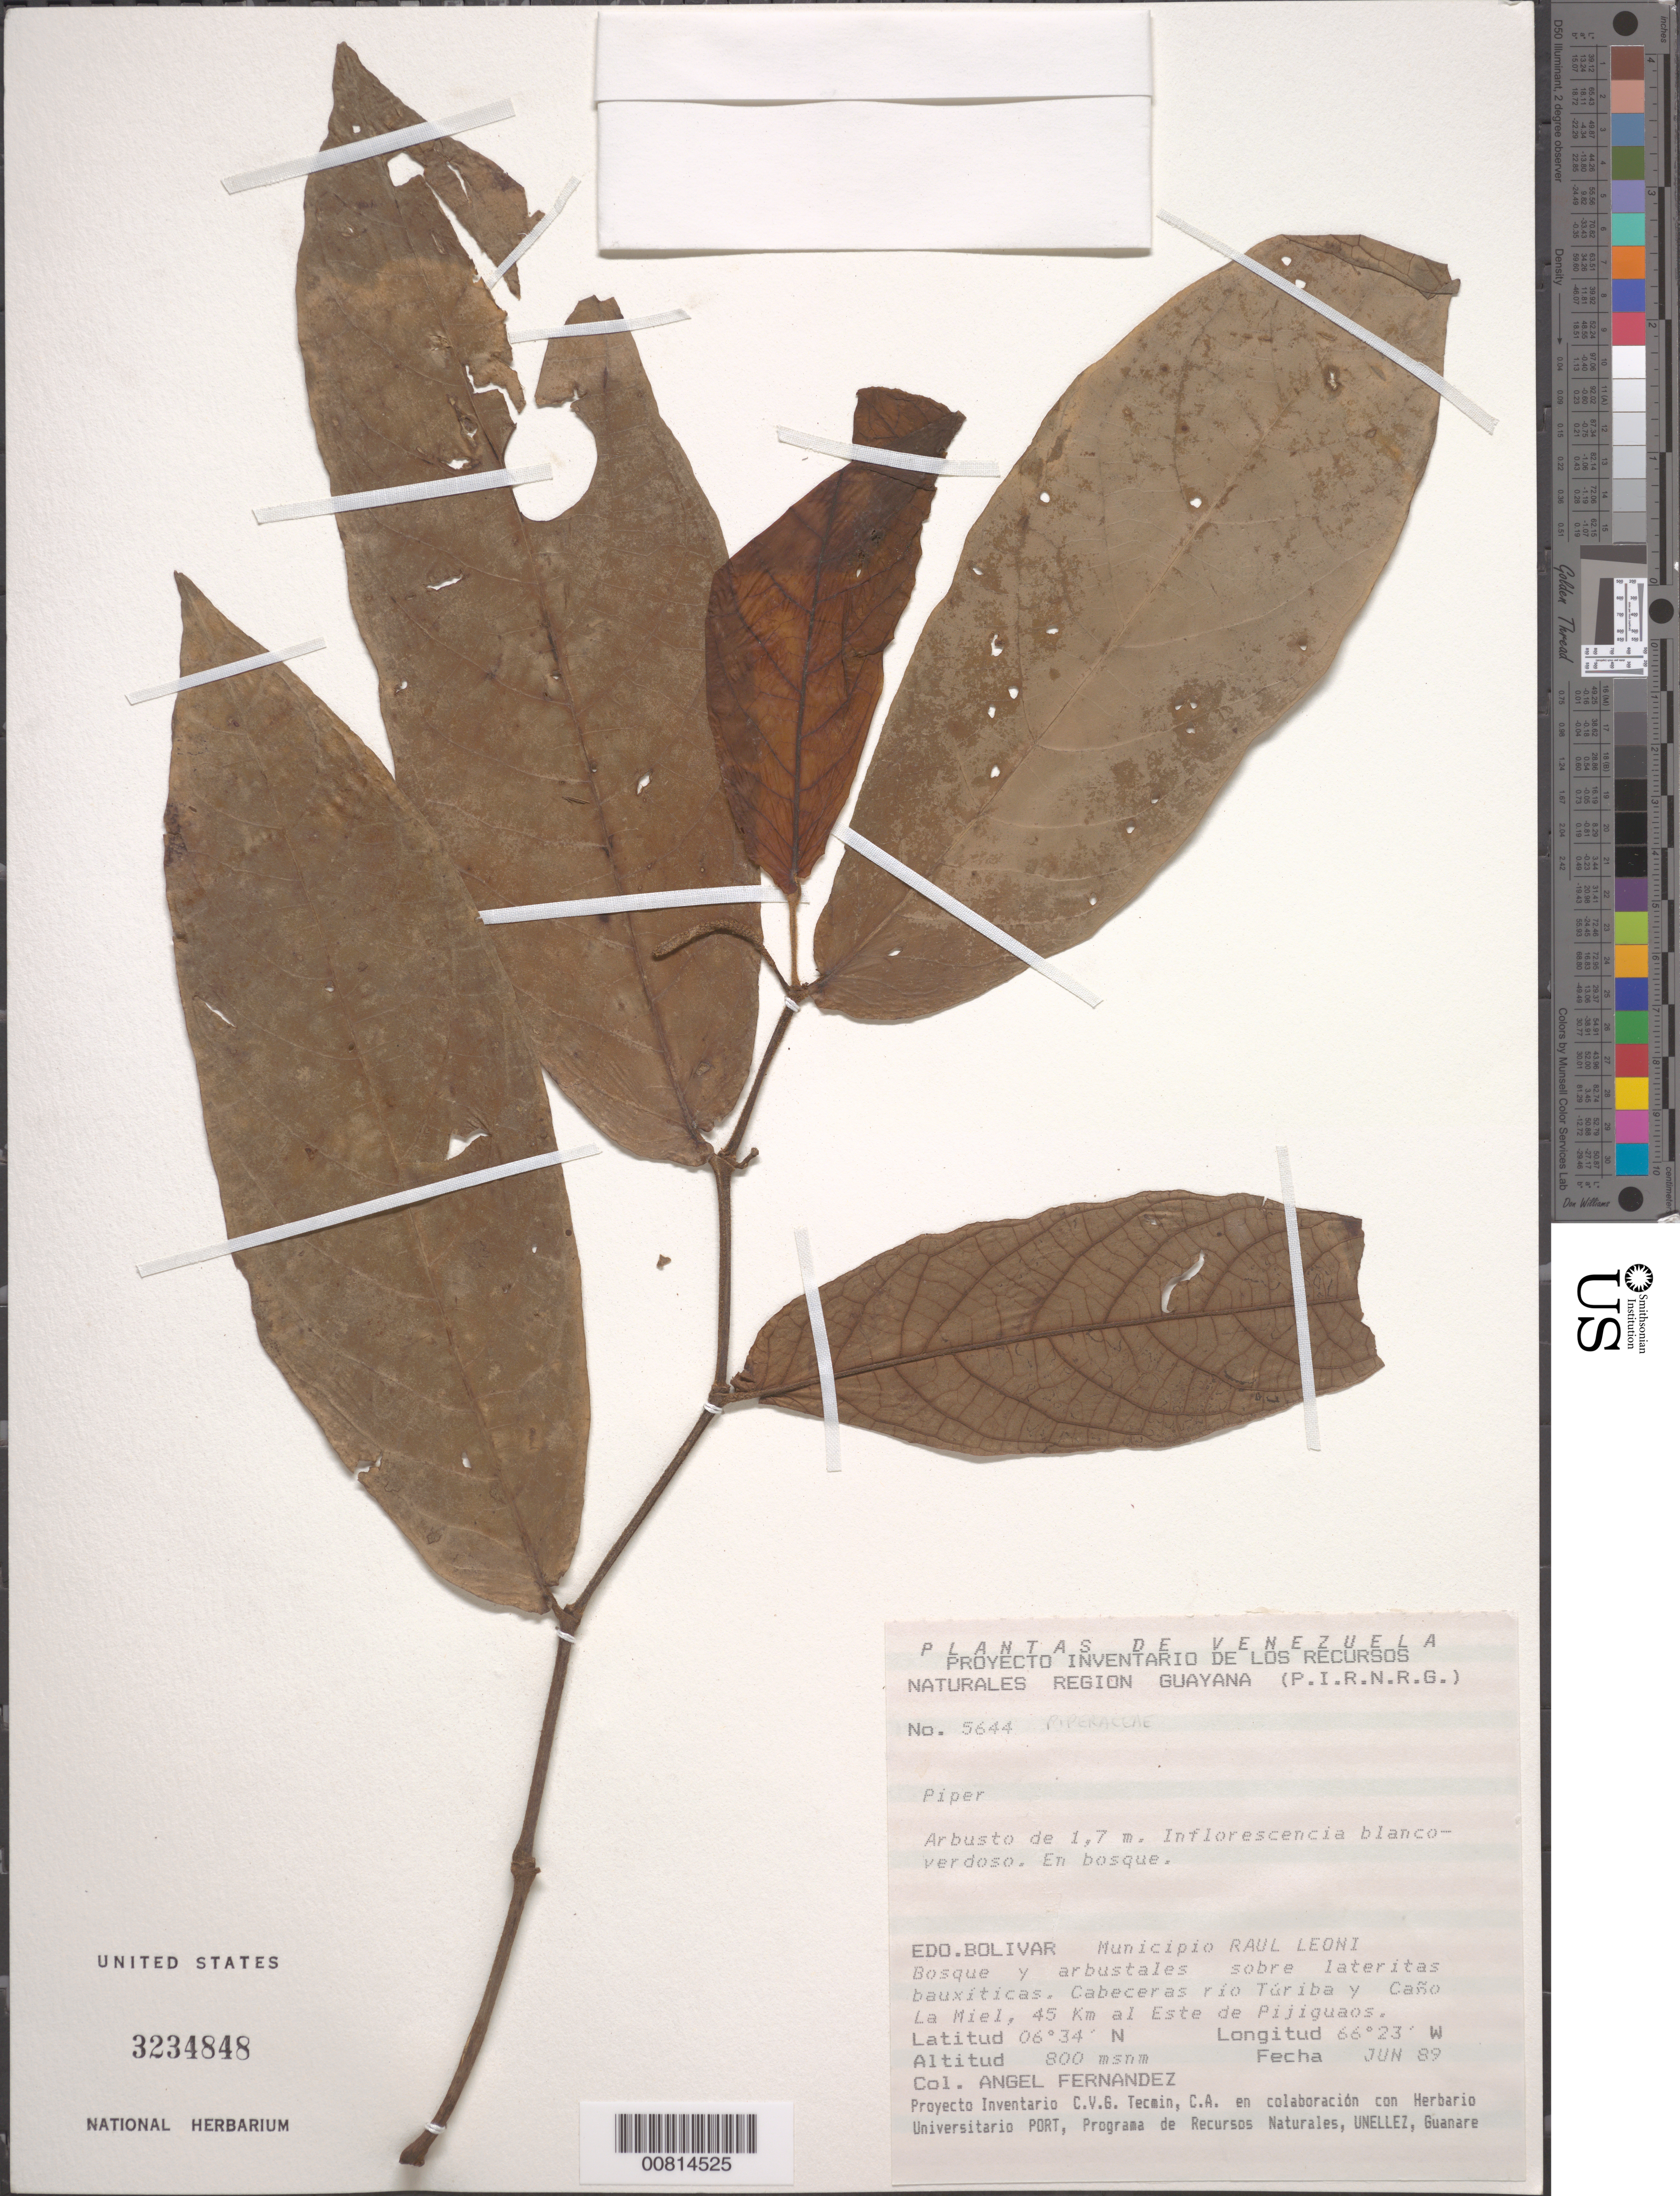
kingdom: Plantae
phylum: Tracheophyta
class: Magnoliopsida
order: Piperales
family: Piperaceae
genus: Piper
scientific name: Piper sp.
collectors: A. Fernández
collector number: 5644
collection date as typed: Jun-89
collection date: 1989-06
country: Venezuela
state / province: Bolívar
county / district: Angostura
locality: Mun. Raúl Leoni [=Angostura], cabeceras Río Túriba y Caño La Miel, 45 km al Este de Pijiguaos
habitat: Bosque y arbustales sobre lateritas bauxiticas; en bosque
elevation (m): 800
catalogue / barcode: US 3234848